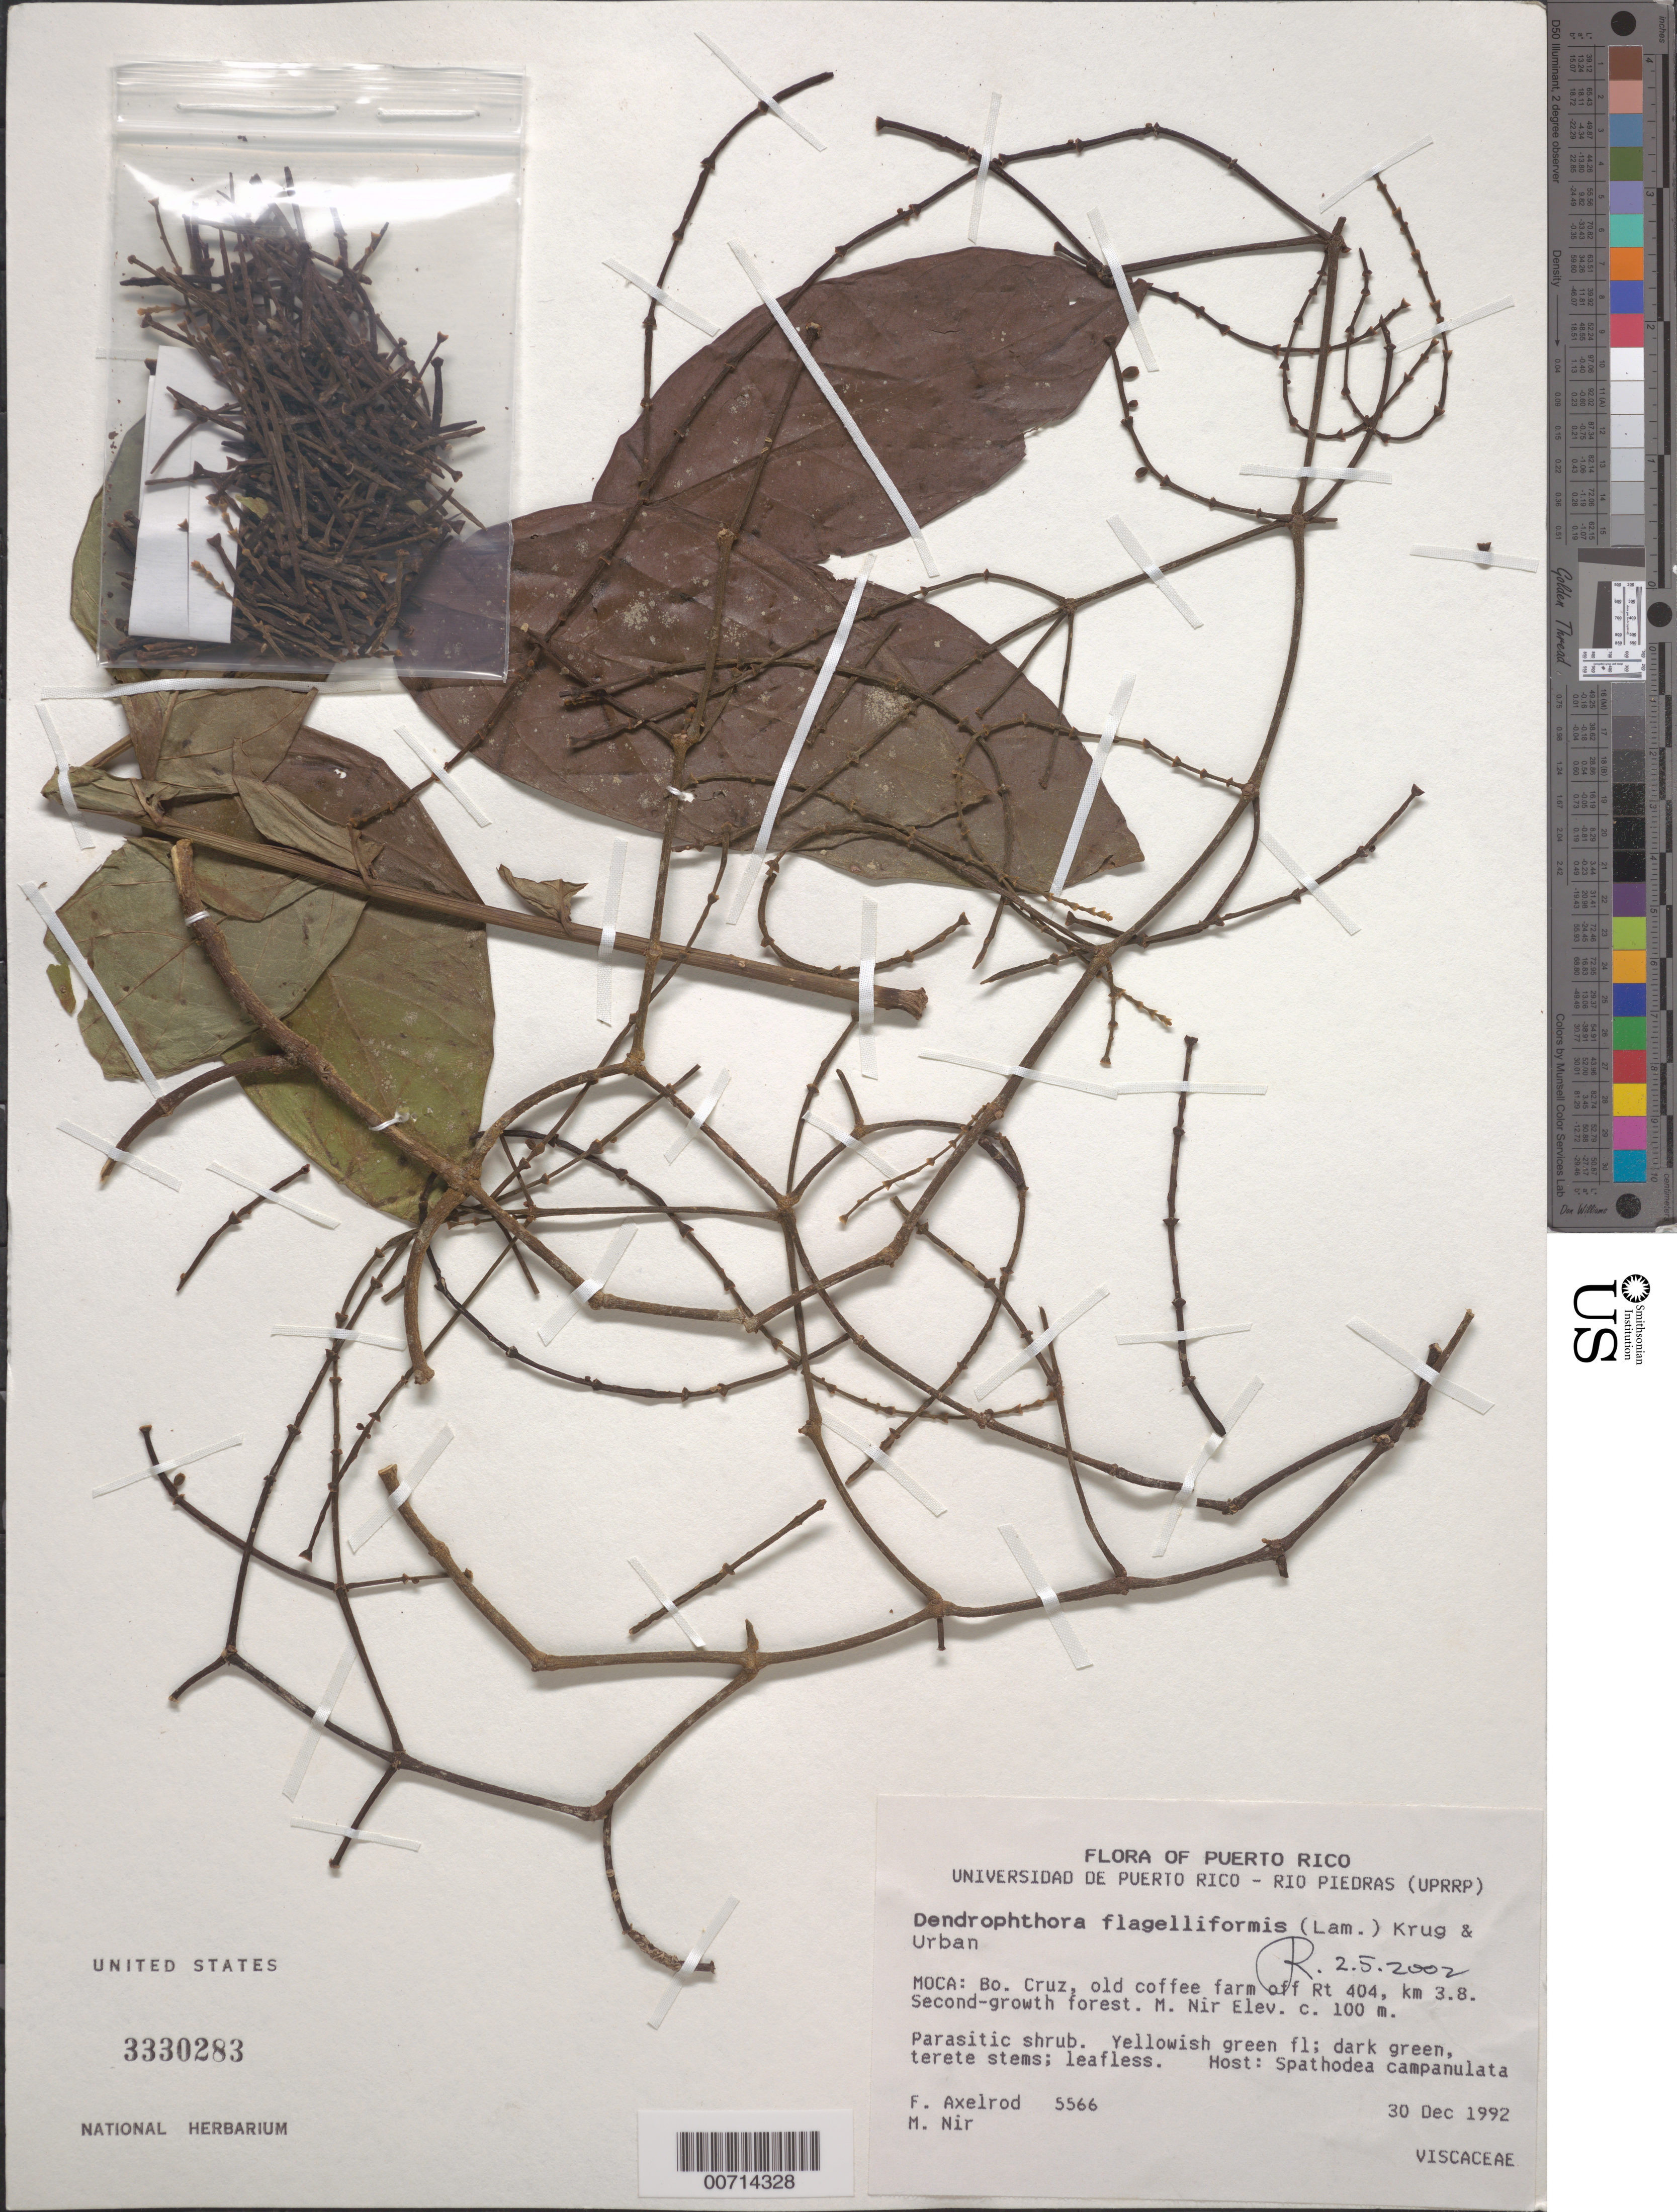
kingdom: Plantae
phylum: Tracheophyta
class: Magnoliopsida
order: Santalales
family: Viscaceae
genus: Dendrophthora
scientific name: Dendrophthora flagelliformis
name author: (Lam.) Krug & Urb.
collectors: F. S. Axelrod & M. A. Nir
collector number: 5566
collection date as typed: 30 Dec 1992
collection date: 1992-12-30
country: Puerto Rico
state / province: Moca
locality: Moca: Bo. Cruz, old coffee farm off rte 404, km 3.8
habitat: Second-growth forest; Host: Spathodea campanulata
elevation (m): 100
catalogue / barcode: US 3330283